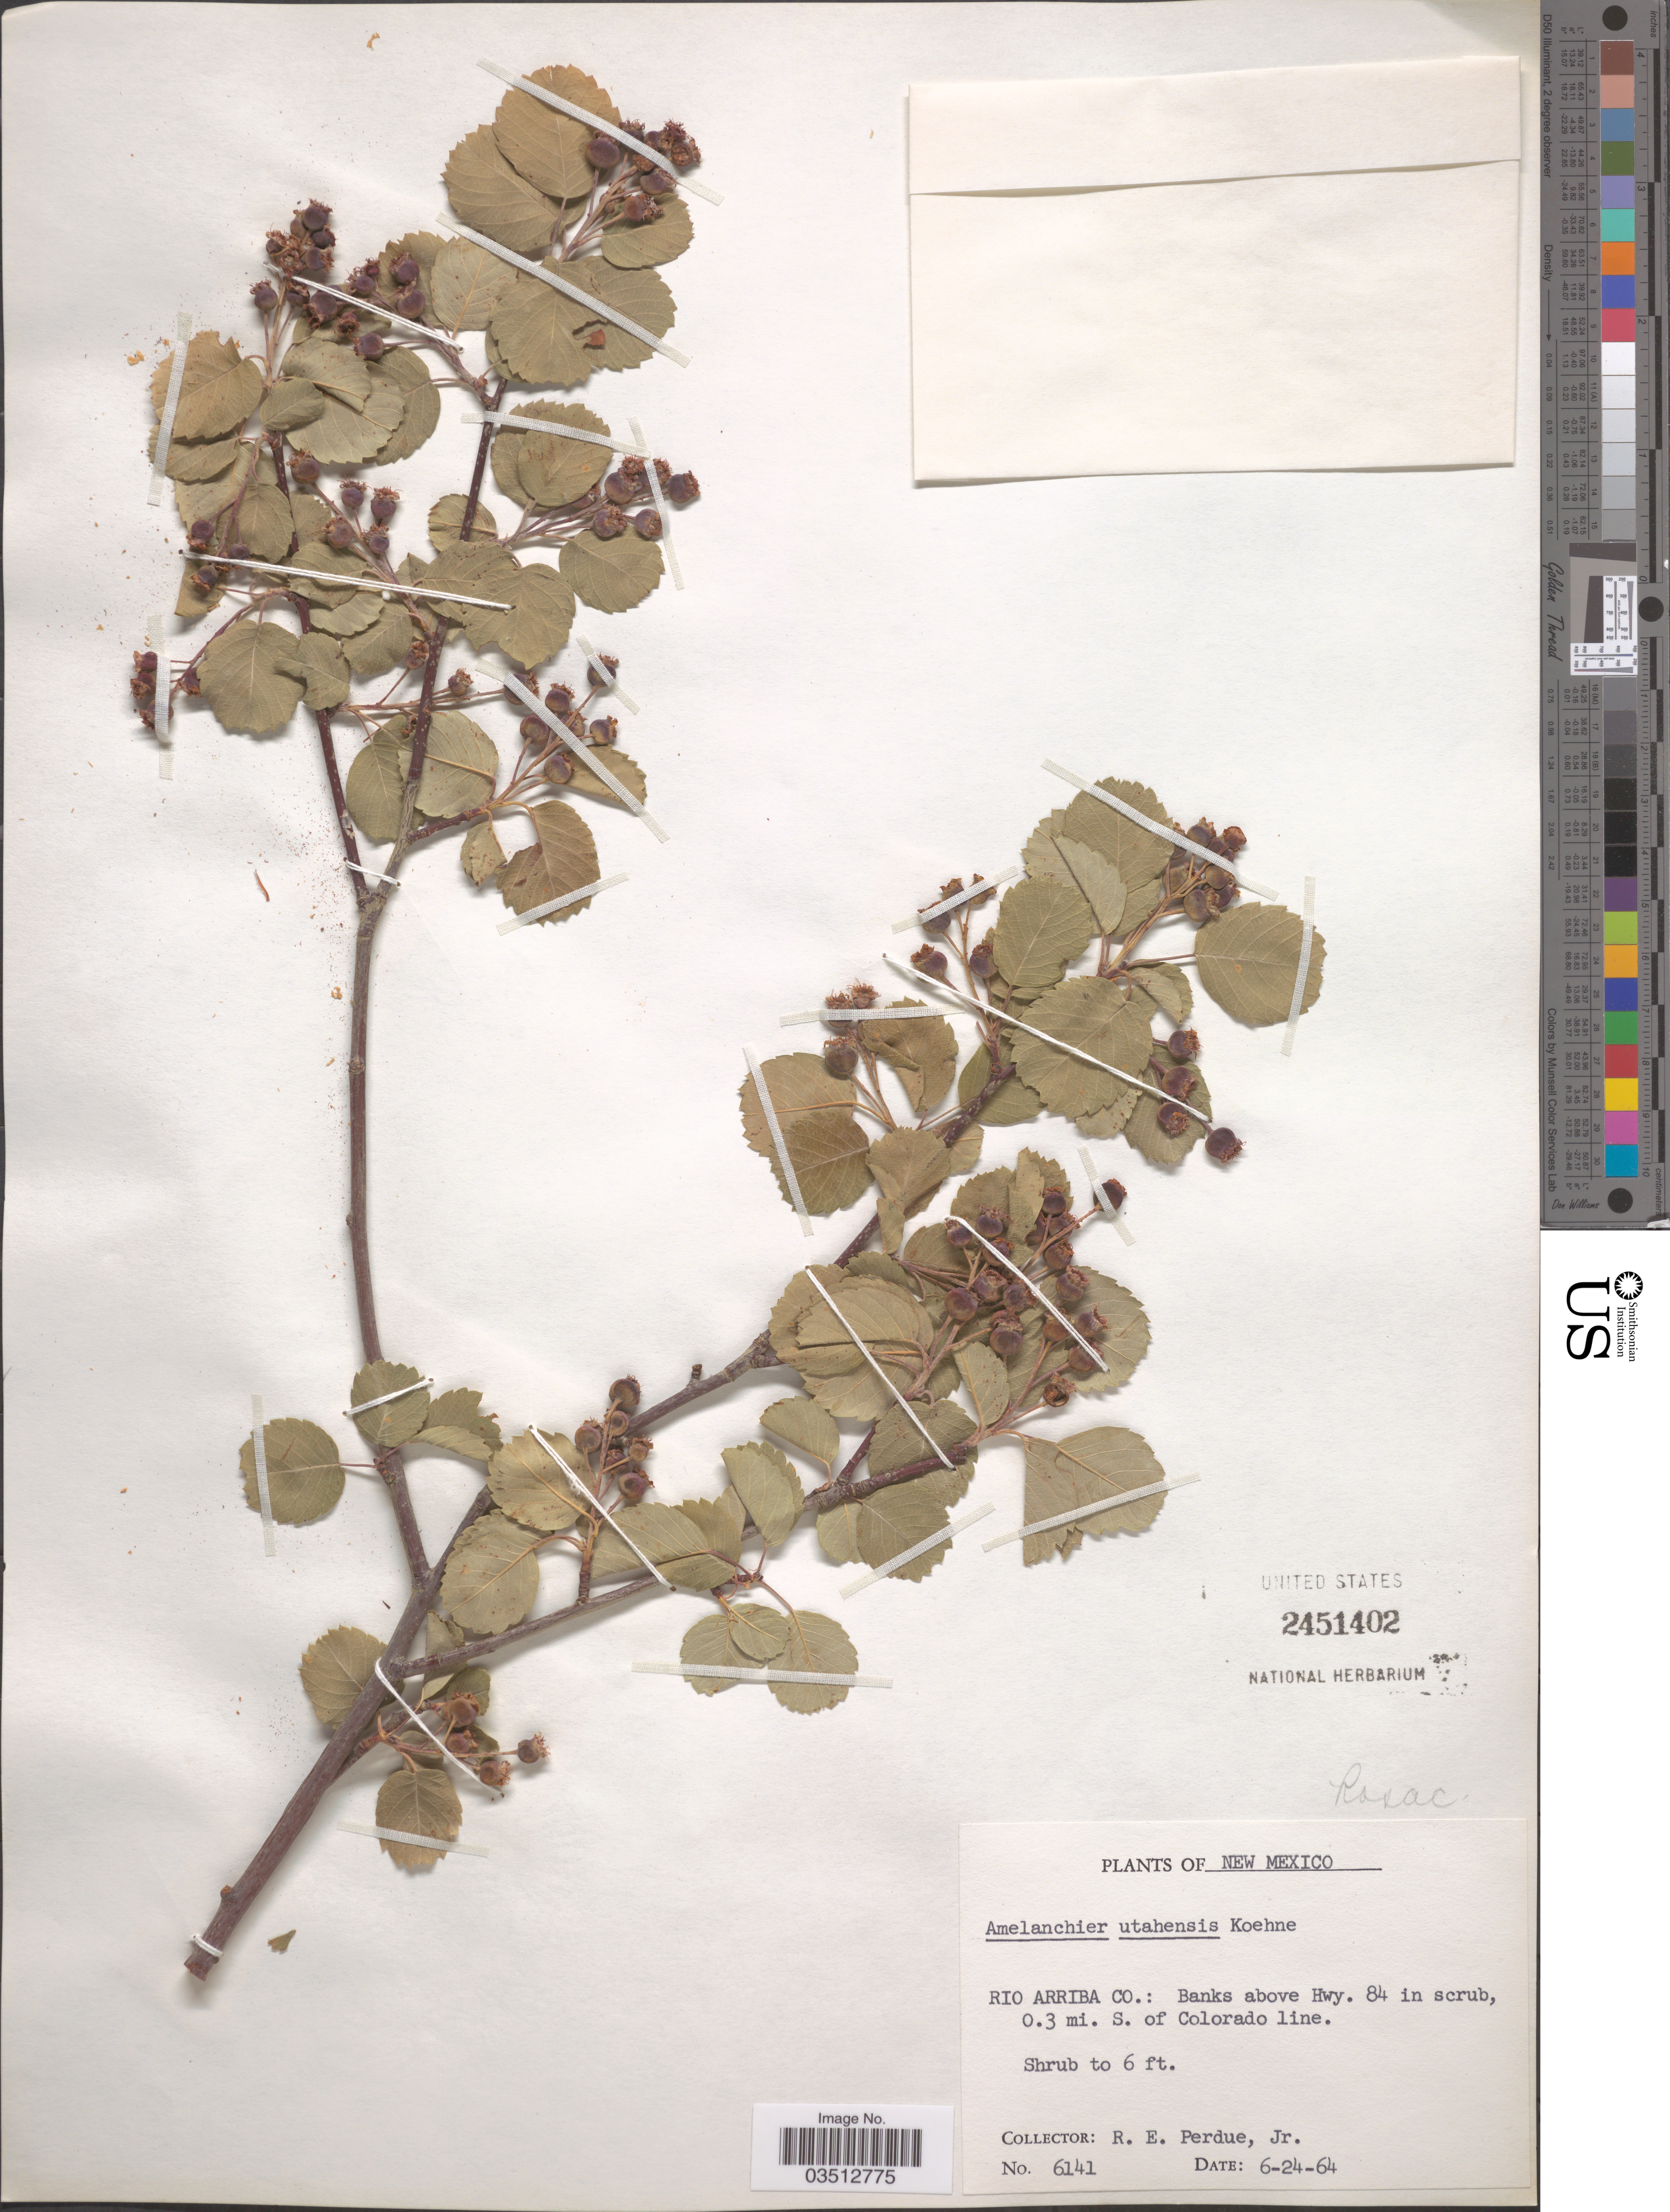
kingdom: Plantae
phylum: Tracheophyta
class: Magnoliopsida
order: Rosales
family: Rosaceae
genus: Amelanchier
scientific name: Amelanchier utahensis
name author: Koehne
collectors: R. E. Perdue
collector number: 6141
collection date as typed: Transcribed d/m/y: 24/6/64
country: United States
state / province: New Mexico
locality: Rio Arriba Co.: Banks above Hwy. 84 in scrub, 0.3 mi. S. of Colorado line.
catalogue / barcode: US 2451402